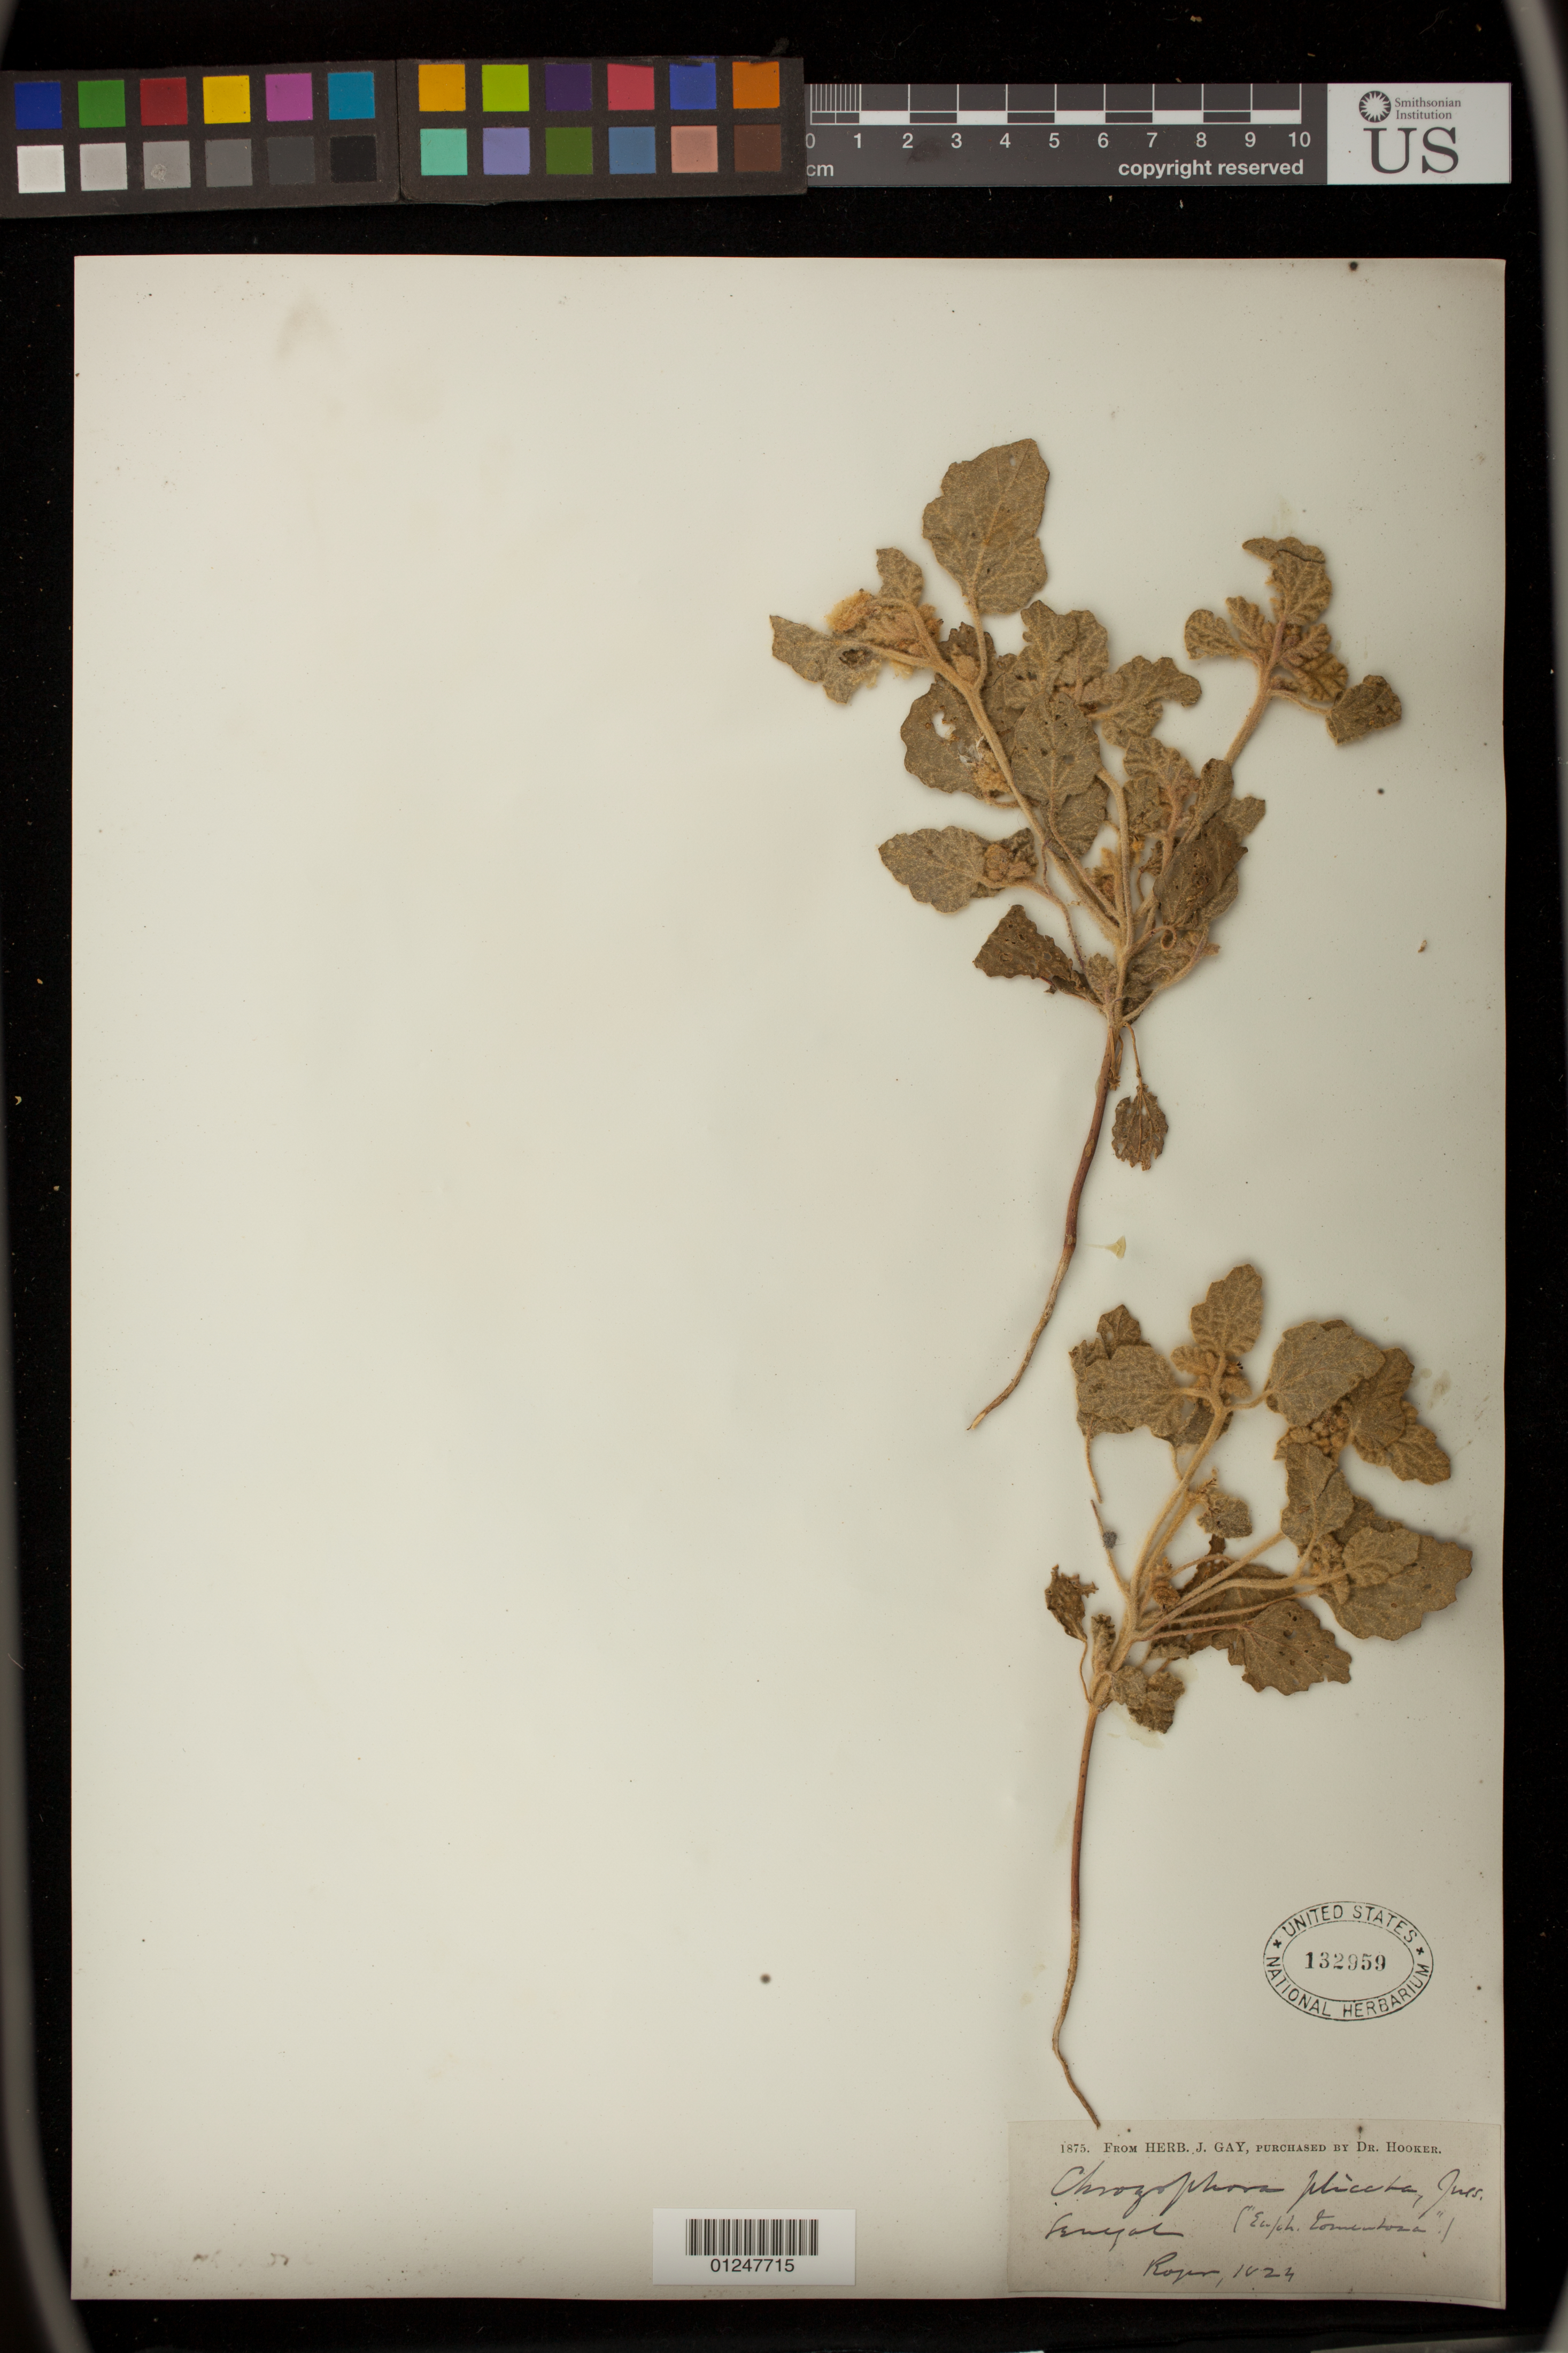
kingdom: Plantae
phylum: Tracheophyta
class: Magnoliopsida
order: Malpighiales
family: Euphorbiaceae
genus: Chrozophora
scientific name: Chrozophora plicata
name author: A. Juss.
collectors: Roger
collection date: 1824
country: Senegal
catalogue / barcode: US 132959